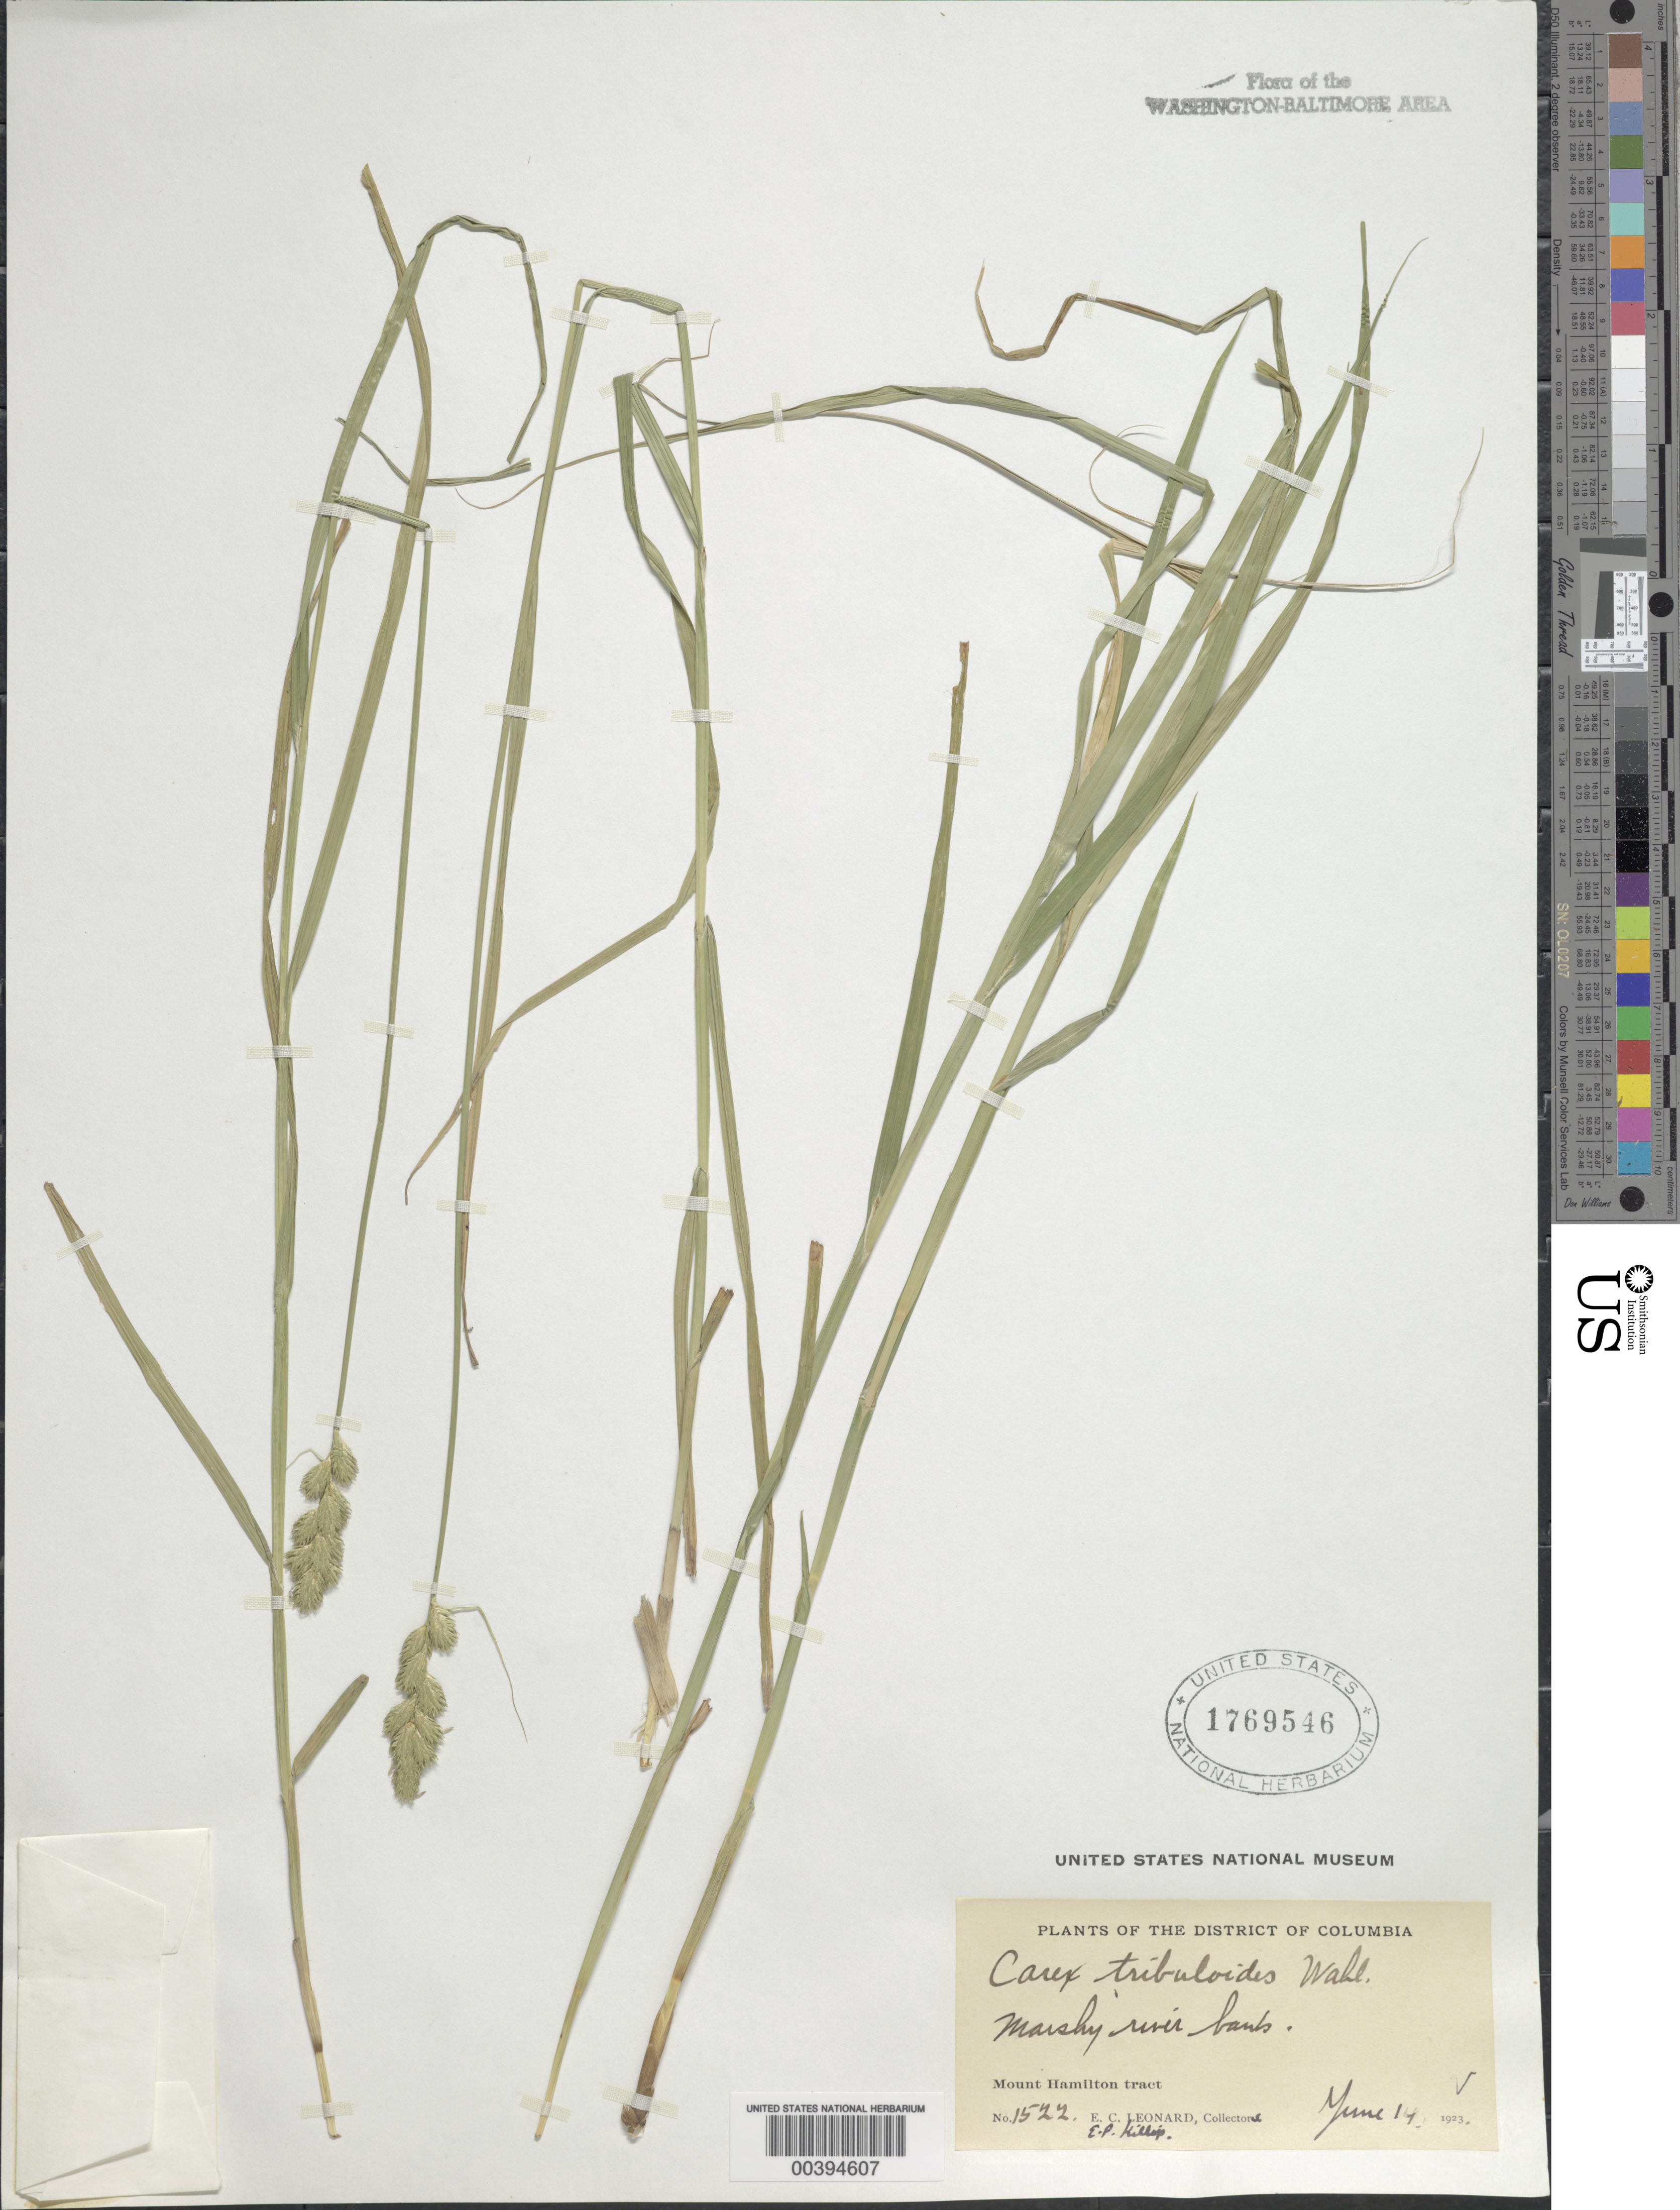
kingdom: Plantae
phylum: Tracheophyta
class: Liliopsida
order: Poales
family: Cyperaceae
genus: Carex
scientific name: Carex tribuloides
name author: Wahlenb.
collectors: E. C. Leonard & E. P. Killip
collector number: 1522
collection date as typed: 14 Jun 1923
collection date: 1923-06-14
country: United States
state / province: District of Columbia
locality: Mount Hamilton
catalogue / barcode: US 1769546